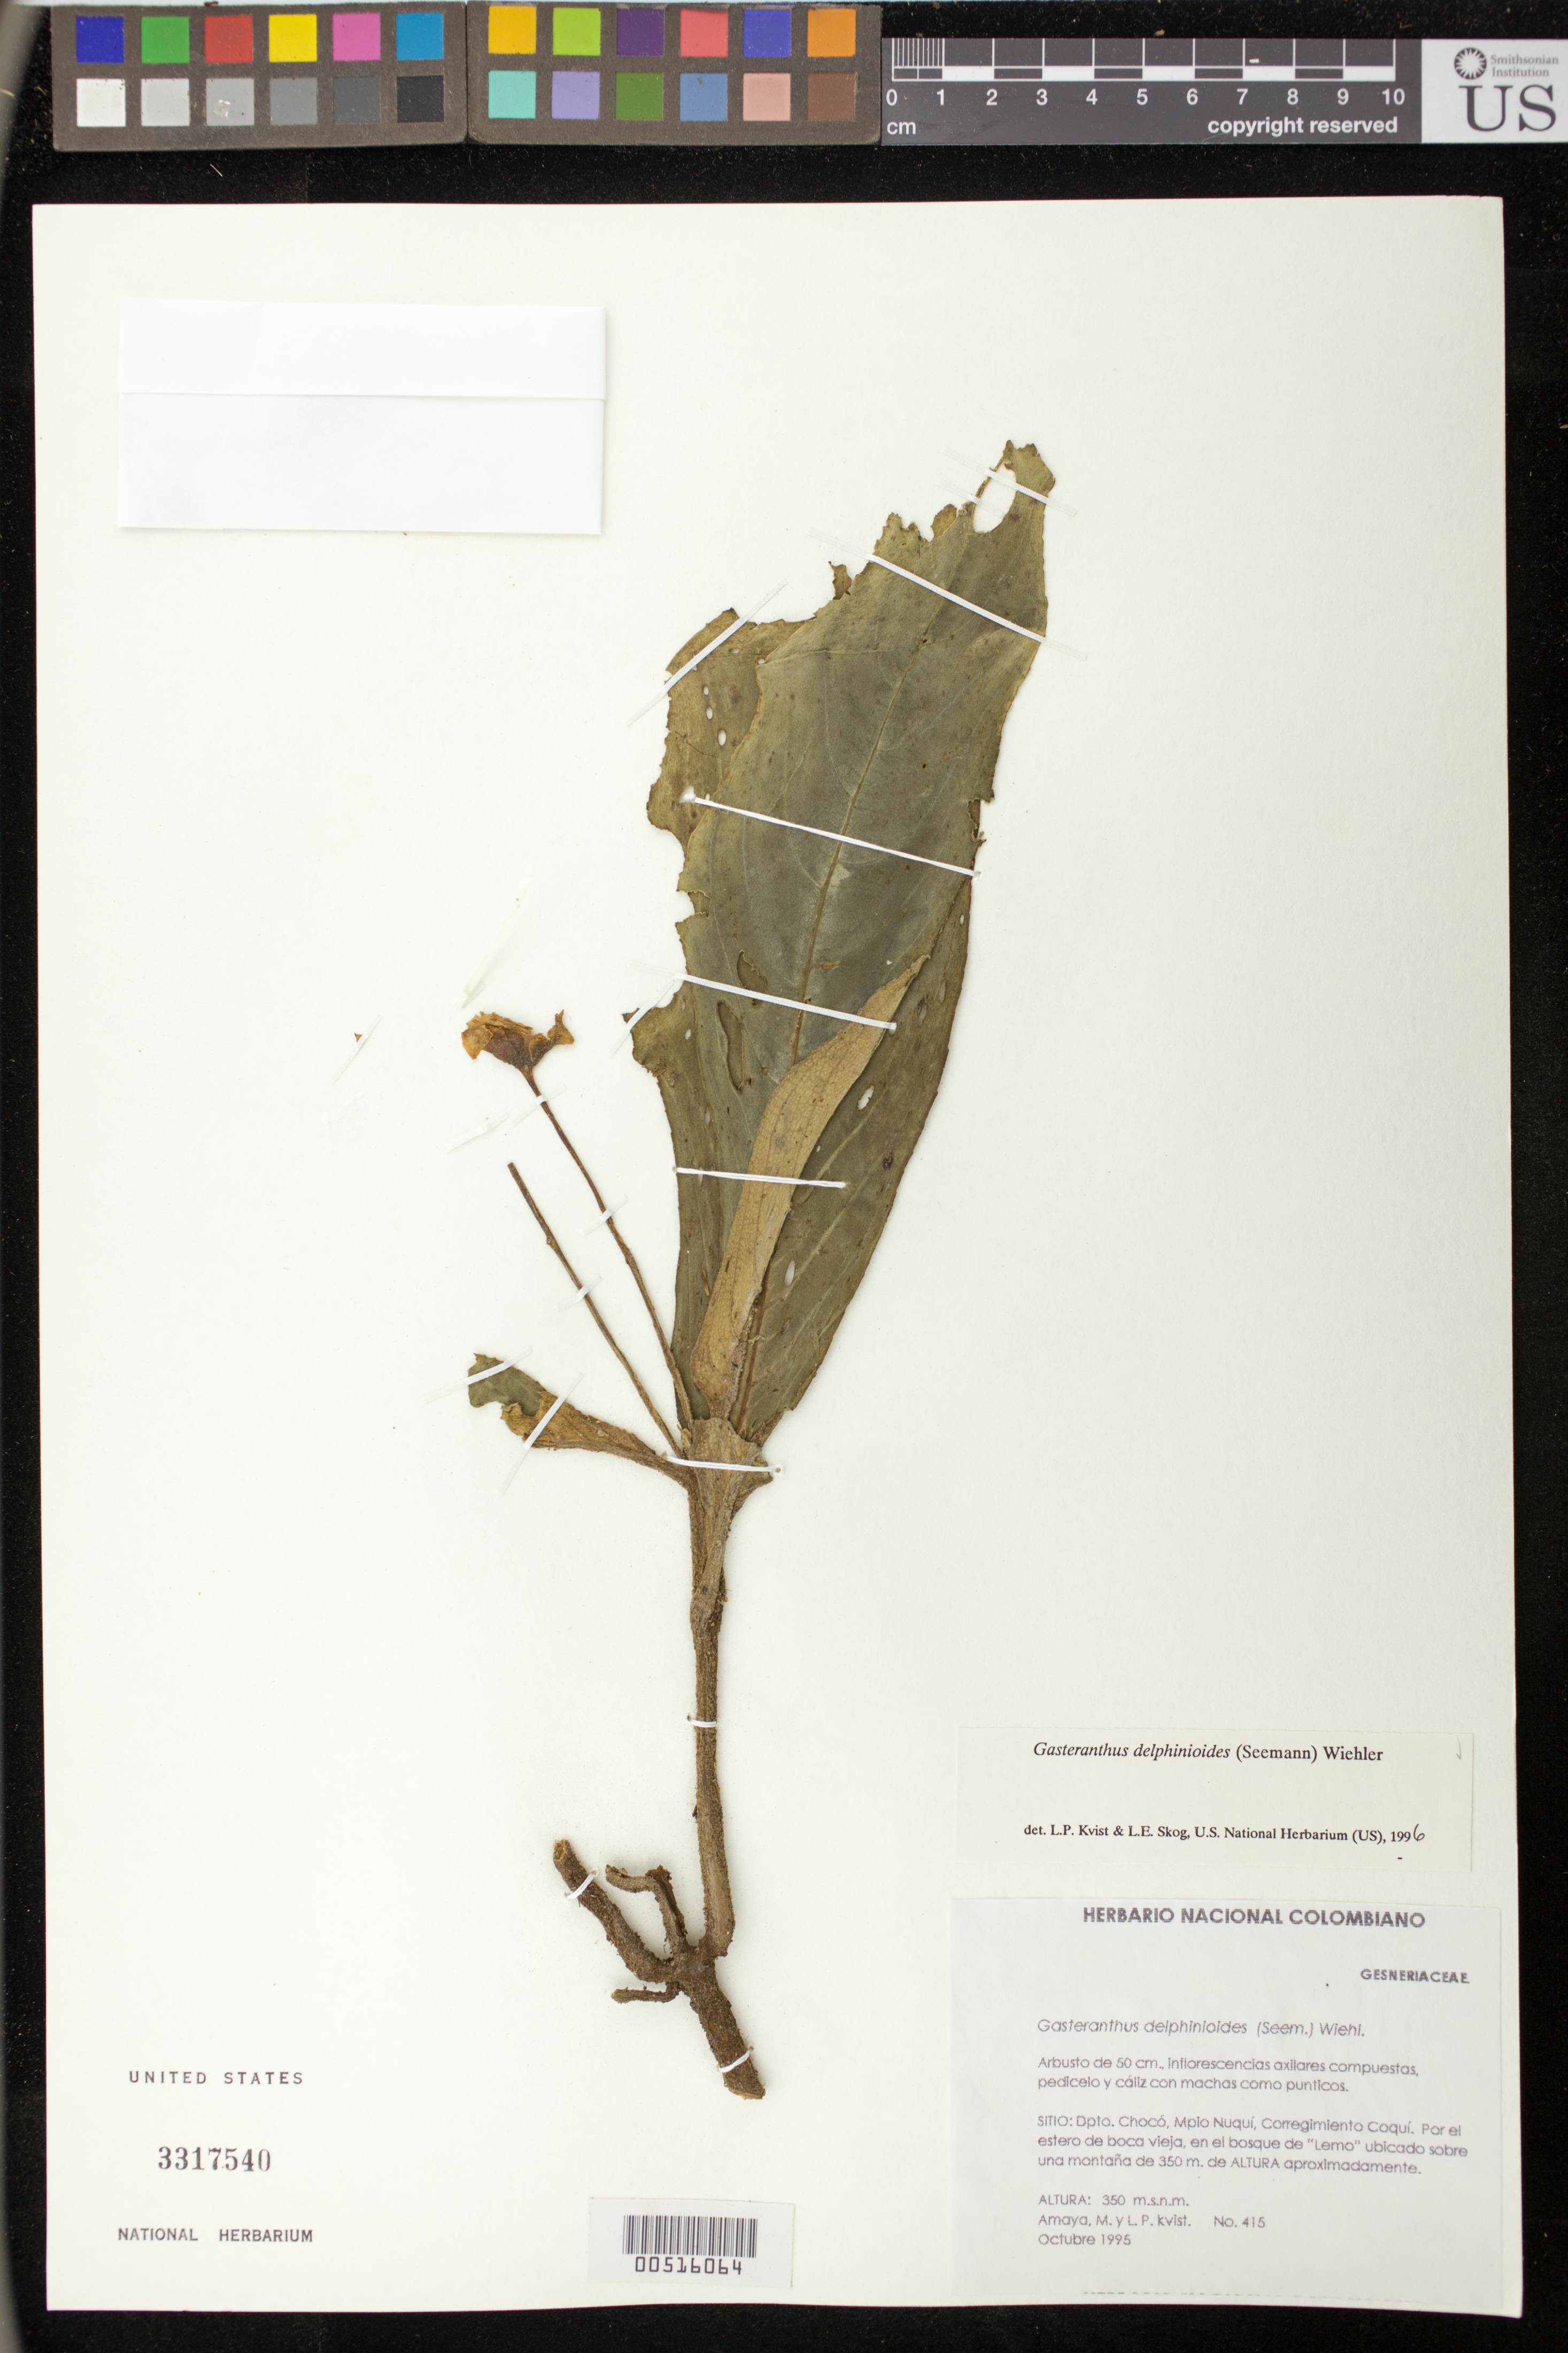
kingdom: Plantae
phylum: Tracheophyta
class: Magnoliopsida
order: Lamiales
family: Gesneriaceae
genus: Gasteranthus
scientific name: Gasteranthus delphinioides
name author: (Seem.) Wiehler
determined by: Skog, Laurence E.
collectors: M. Amaya & L. P. Kvist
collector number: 415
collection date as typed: Oct 1995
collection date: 1995-10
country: Colombia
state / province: Chocó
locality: Mpio. de Nuquí. Corregimiento de Coquí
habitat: Por el estero de boca vieja, en el bosque de "Lemo", ubicado sobre una montaña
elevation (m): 350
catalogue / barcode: US 3317540